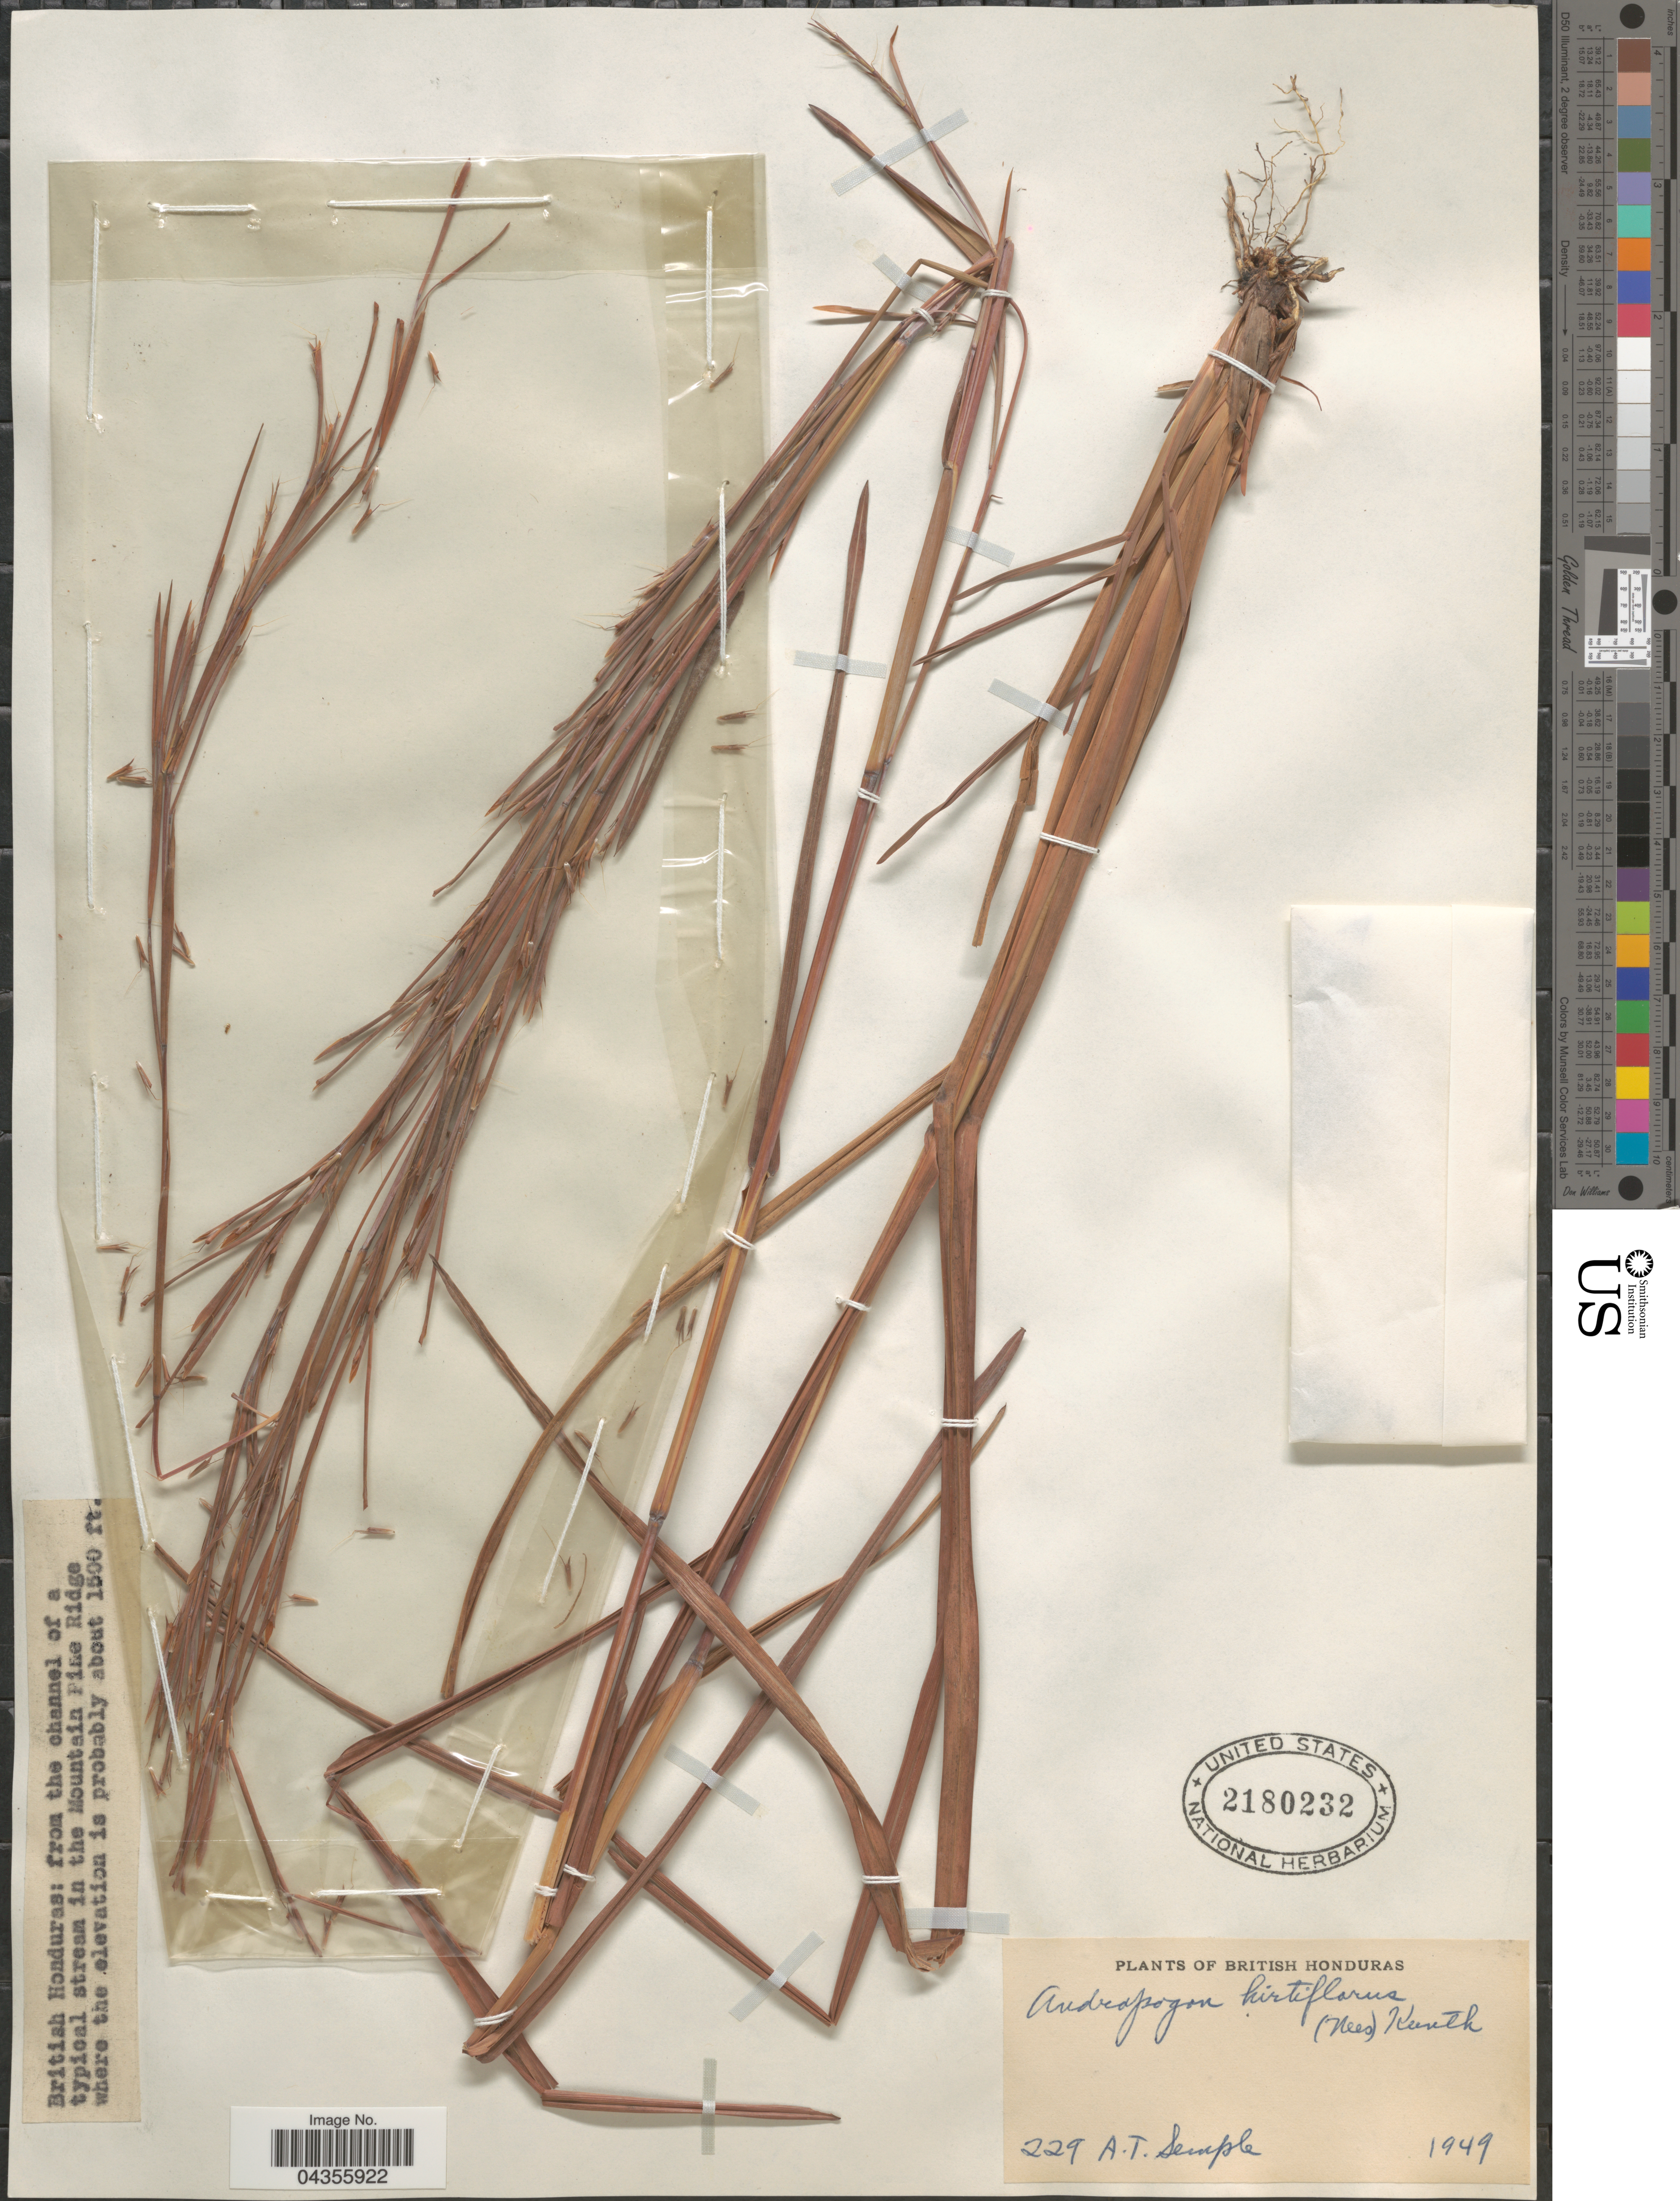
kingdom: Plantae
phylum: Tracheophyta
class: Liliopsida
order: Poales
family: Poaceae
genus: Schizachyrium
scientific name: Schizachyrium scoparium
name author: (Michx.) Nash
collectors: A. Semple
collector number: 229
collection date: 1949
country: Belize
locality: In the Mountain Pine Ridge. British Honduras.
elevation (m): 457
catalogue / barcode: US 2180232